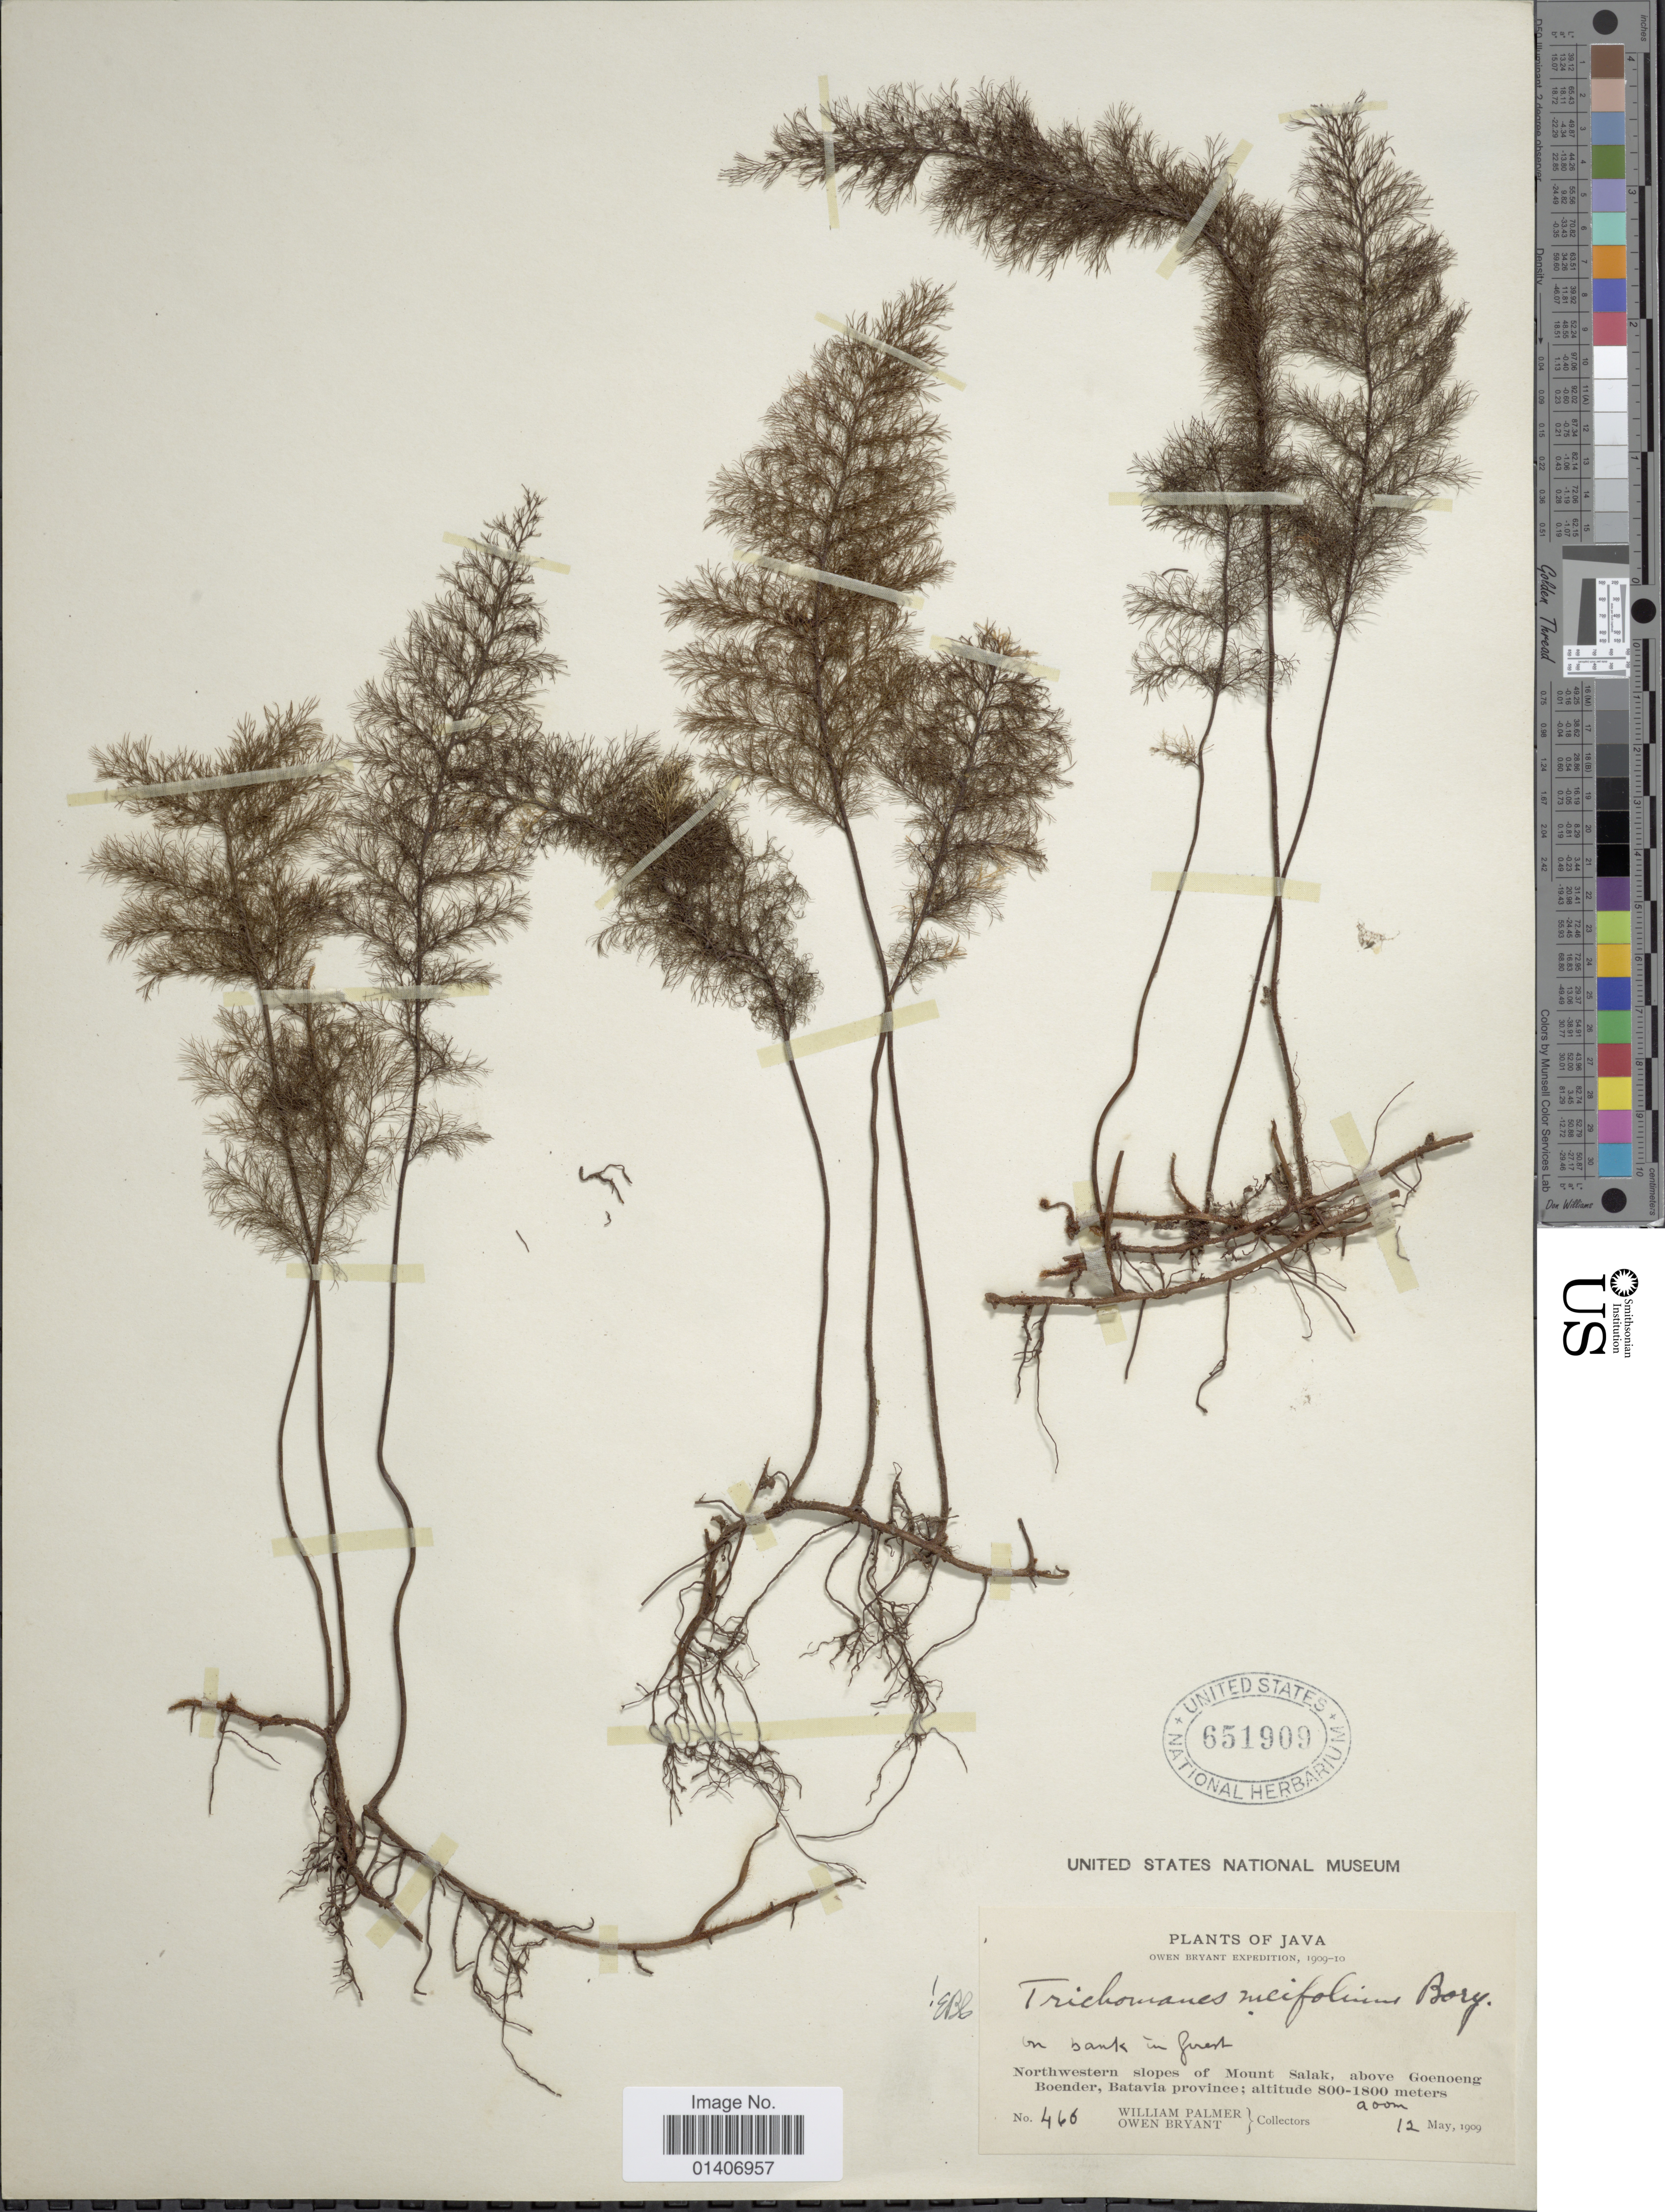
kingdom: Plantae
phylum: Tracheophyta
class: Polypodiopsida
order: Hymenophyllales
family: Hymenophyllaceae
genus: Abrodictyum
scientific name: Abrodictyum meifolium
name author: (Bory) Ebihara & K. Iwats.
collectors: W. Palmer & O. Bryant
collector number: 466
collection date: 1909-05-12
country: Indonesia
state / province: Java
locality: Java, Northwestern slopes of Mount Salak, above Goenoeng Boender, , Batavia province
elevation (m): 900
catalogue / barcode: US 651909